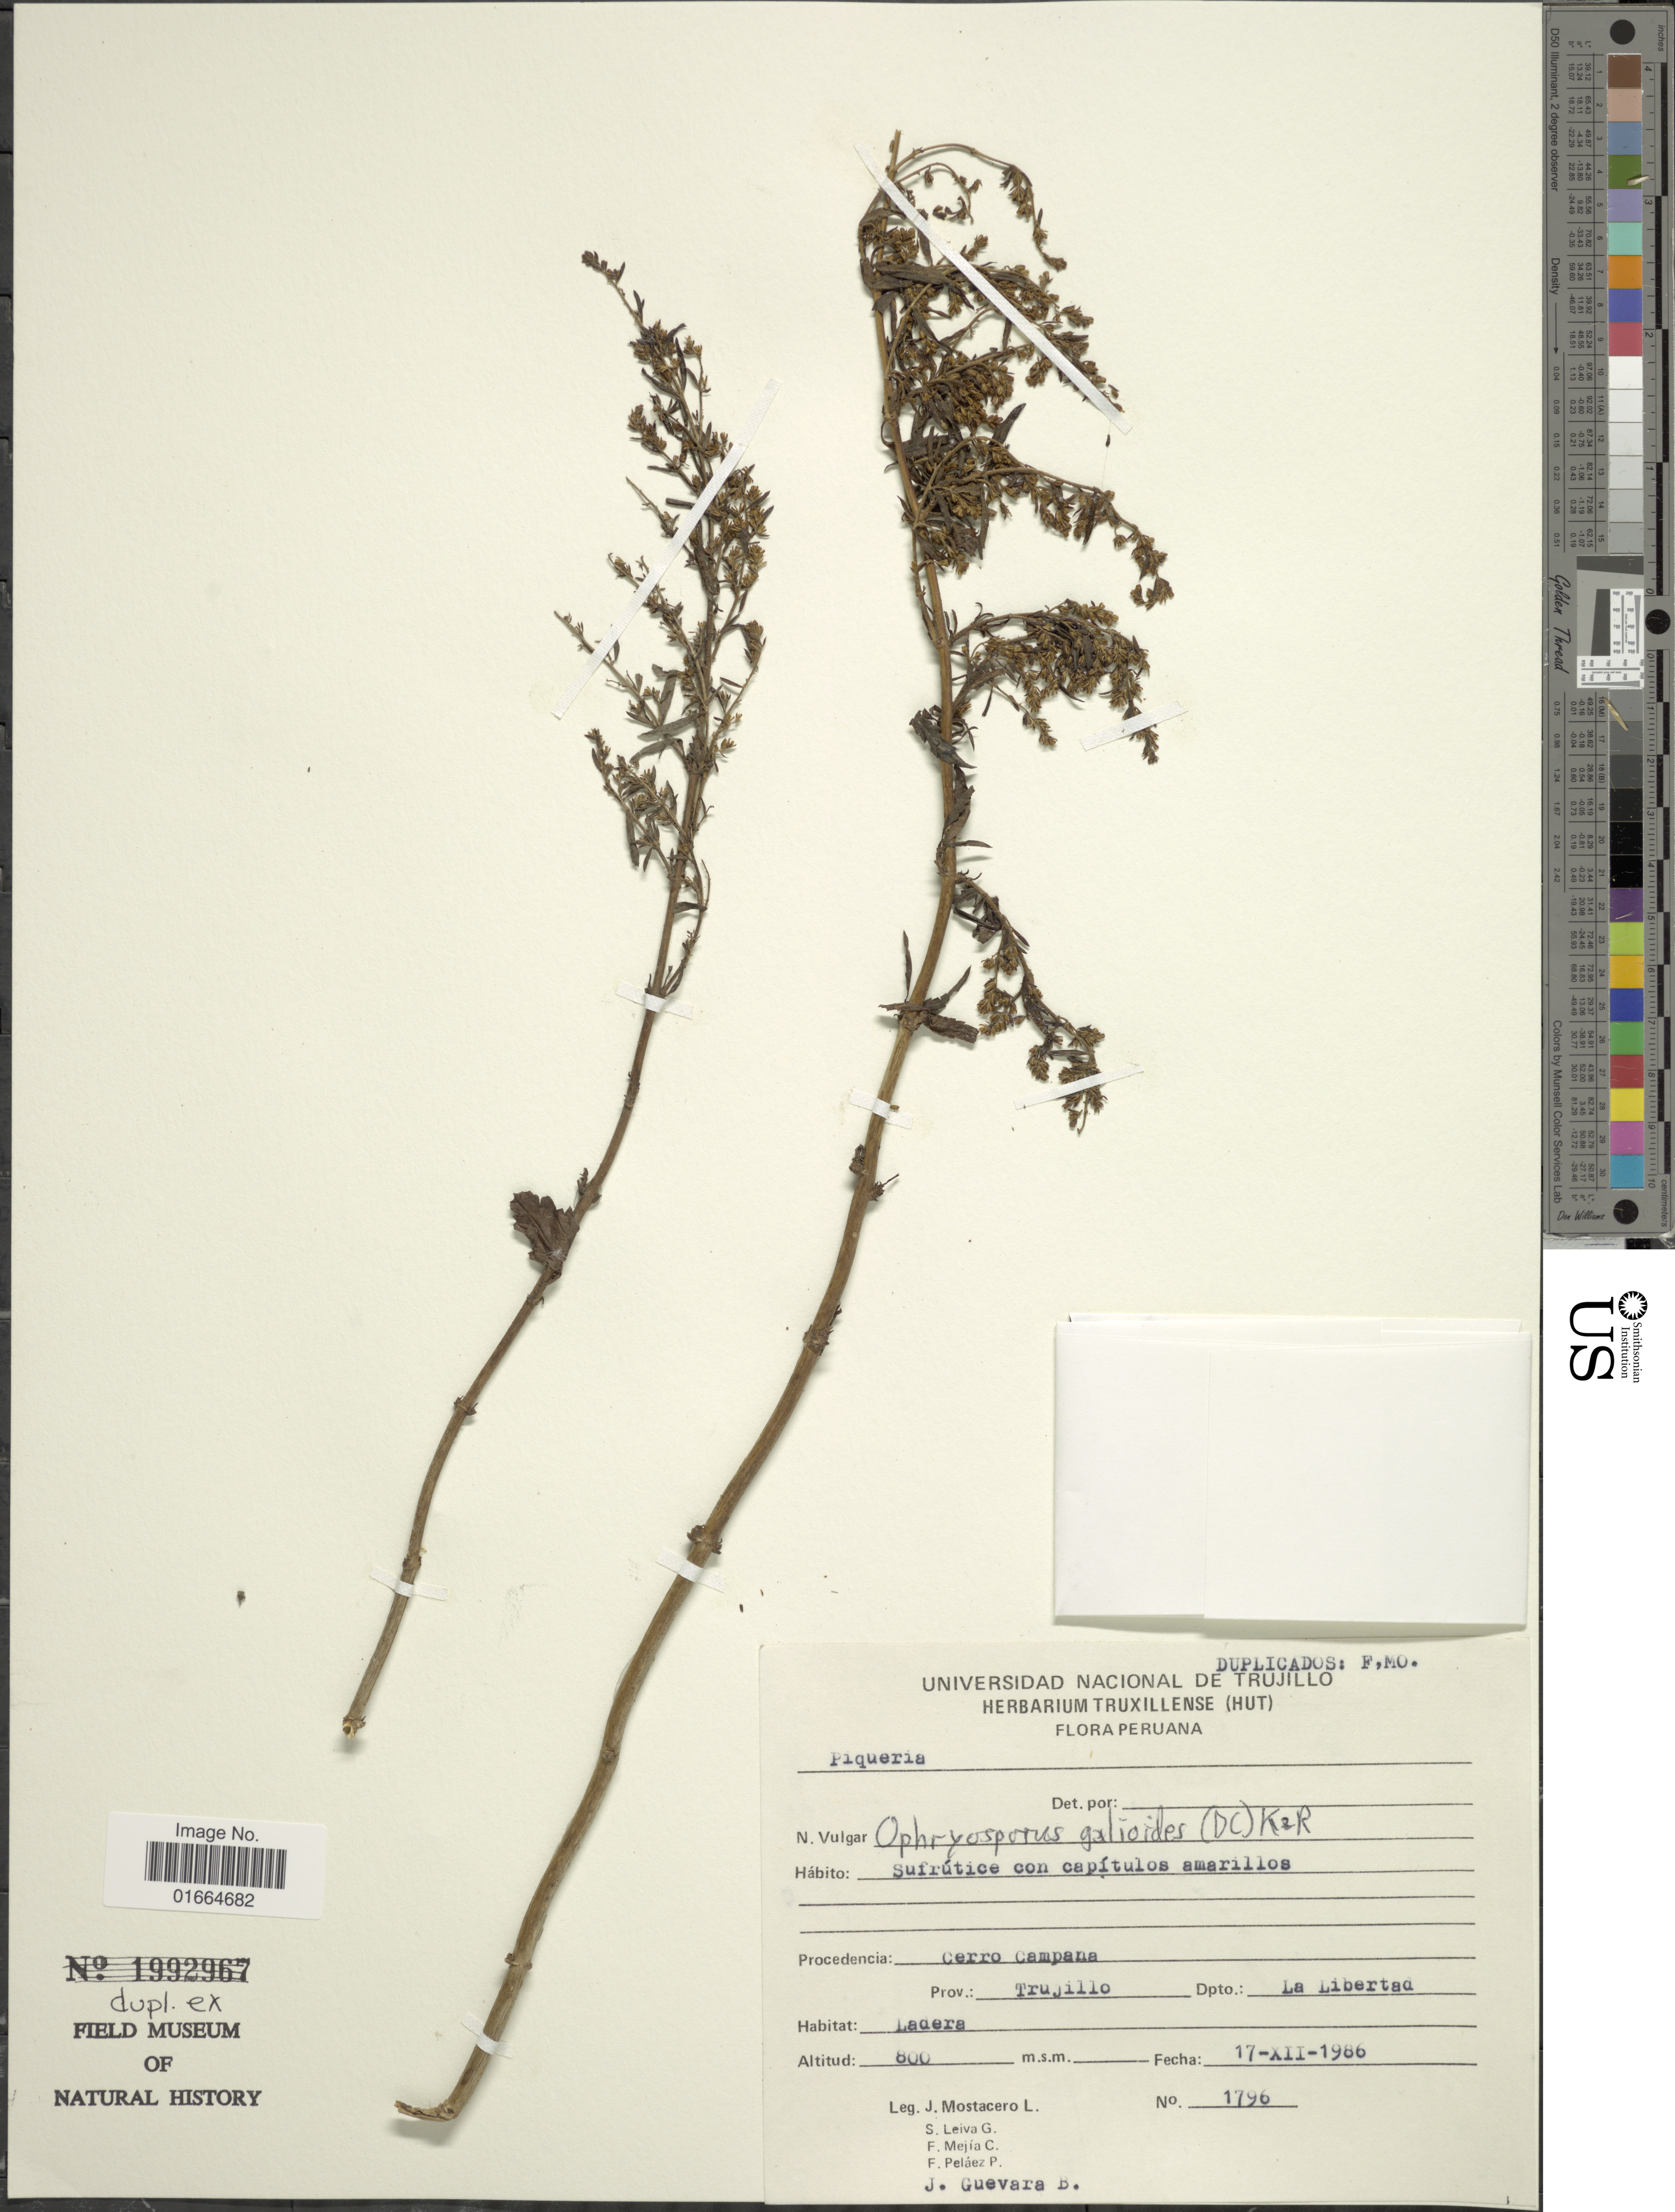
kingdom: Plantae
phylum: Tracheophyta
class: Magnoliopsida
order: Asterales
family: Asteraceae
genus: Ophryosporus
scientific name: Ophryosporus hartwegii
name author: (B.L. Rob.) R.M. King & H. Rob.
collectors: J. Mostacero L., S. Leiva G., F. Mejia C., F. Pelaez P. & J. Guevara B.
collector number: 1796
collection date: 1986-12-17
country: Peru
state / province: La Libertad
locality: Procedencia: Cerro Campana, Prov.: Trujillo, Dpto. La Libertad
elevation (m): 800